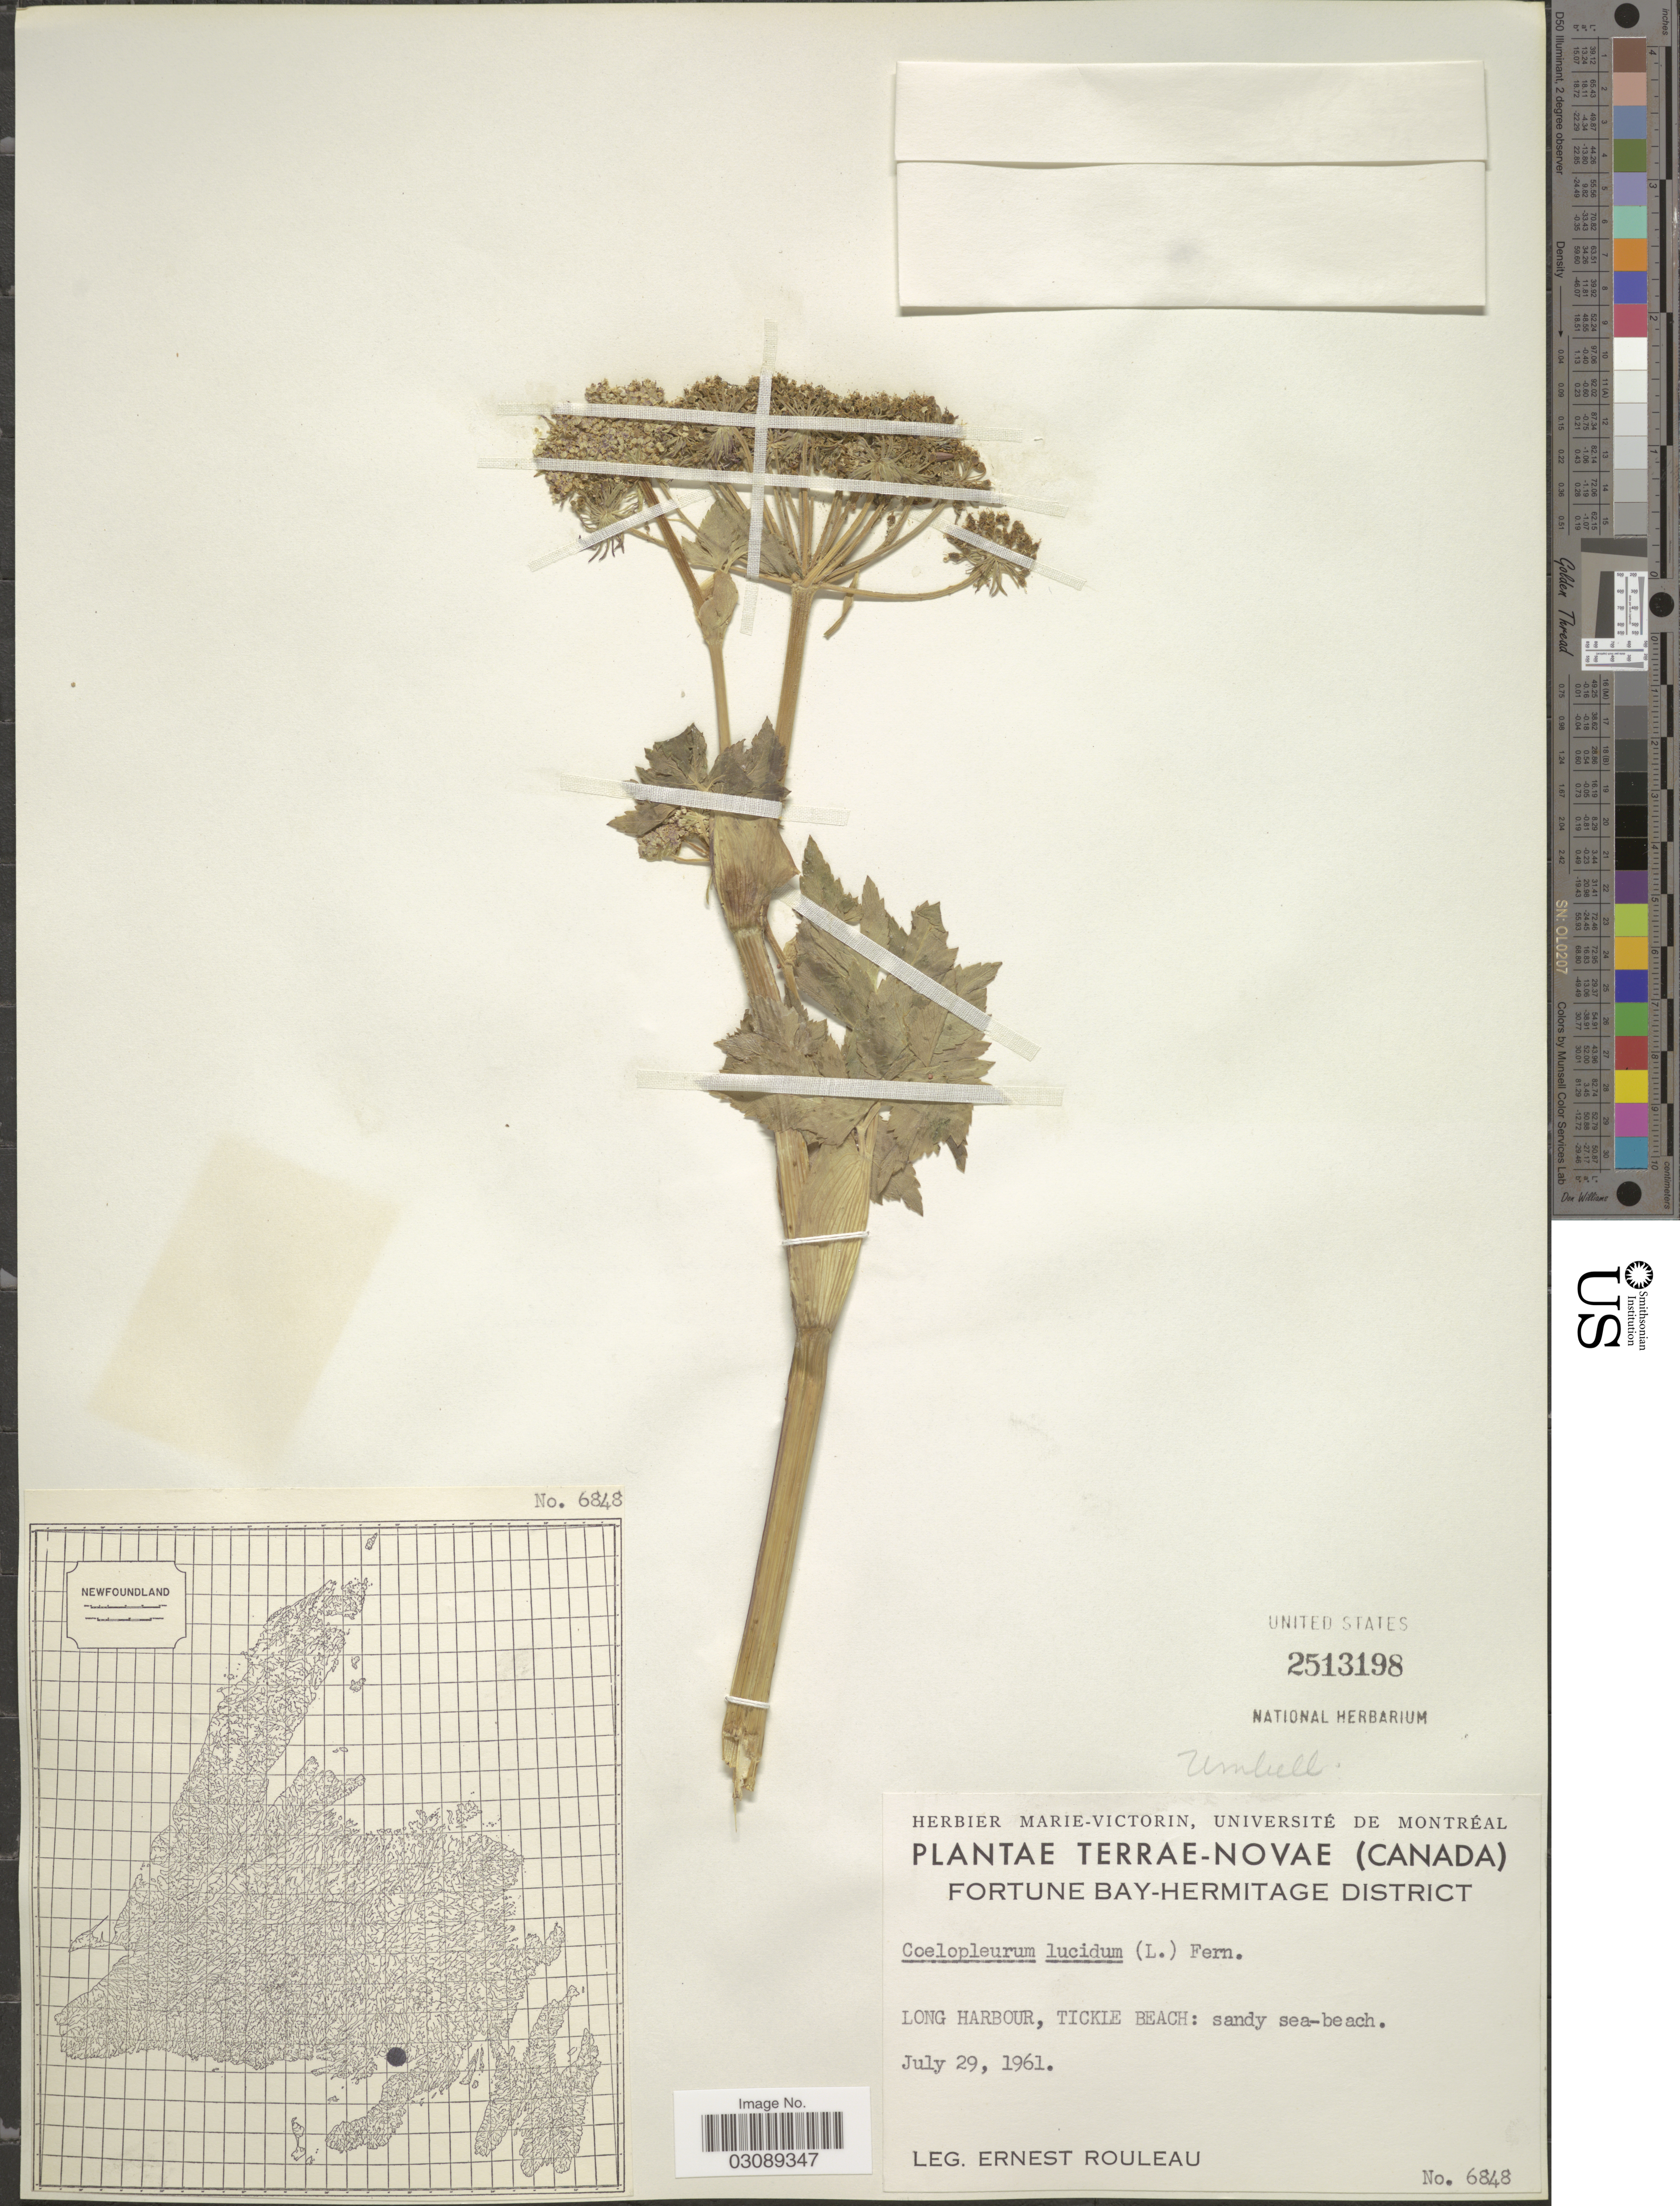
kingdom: Plantae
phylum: Tracheophyta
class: Magnoliopsida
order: Apiales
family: Apiaceae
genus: Coelopleurum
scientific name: Coelopleurum lucidum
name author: (L.) Fernald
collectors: E. Rouleau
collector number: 6848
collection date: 1961-07-29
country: Canada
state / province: Newfoundland and Labrador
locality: Terrae-Novae. Fortune Bay-Hermitage District. Long Harbour, Tickle Beach.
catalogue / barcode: US 2513198